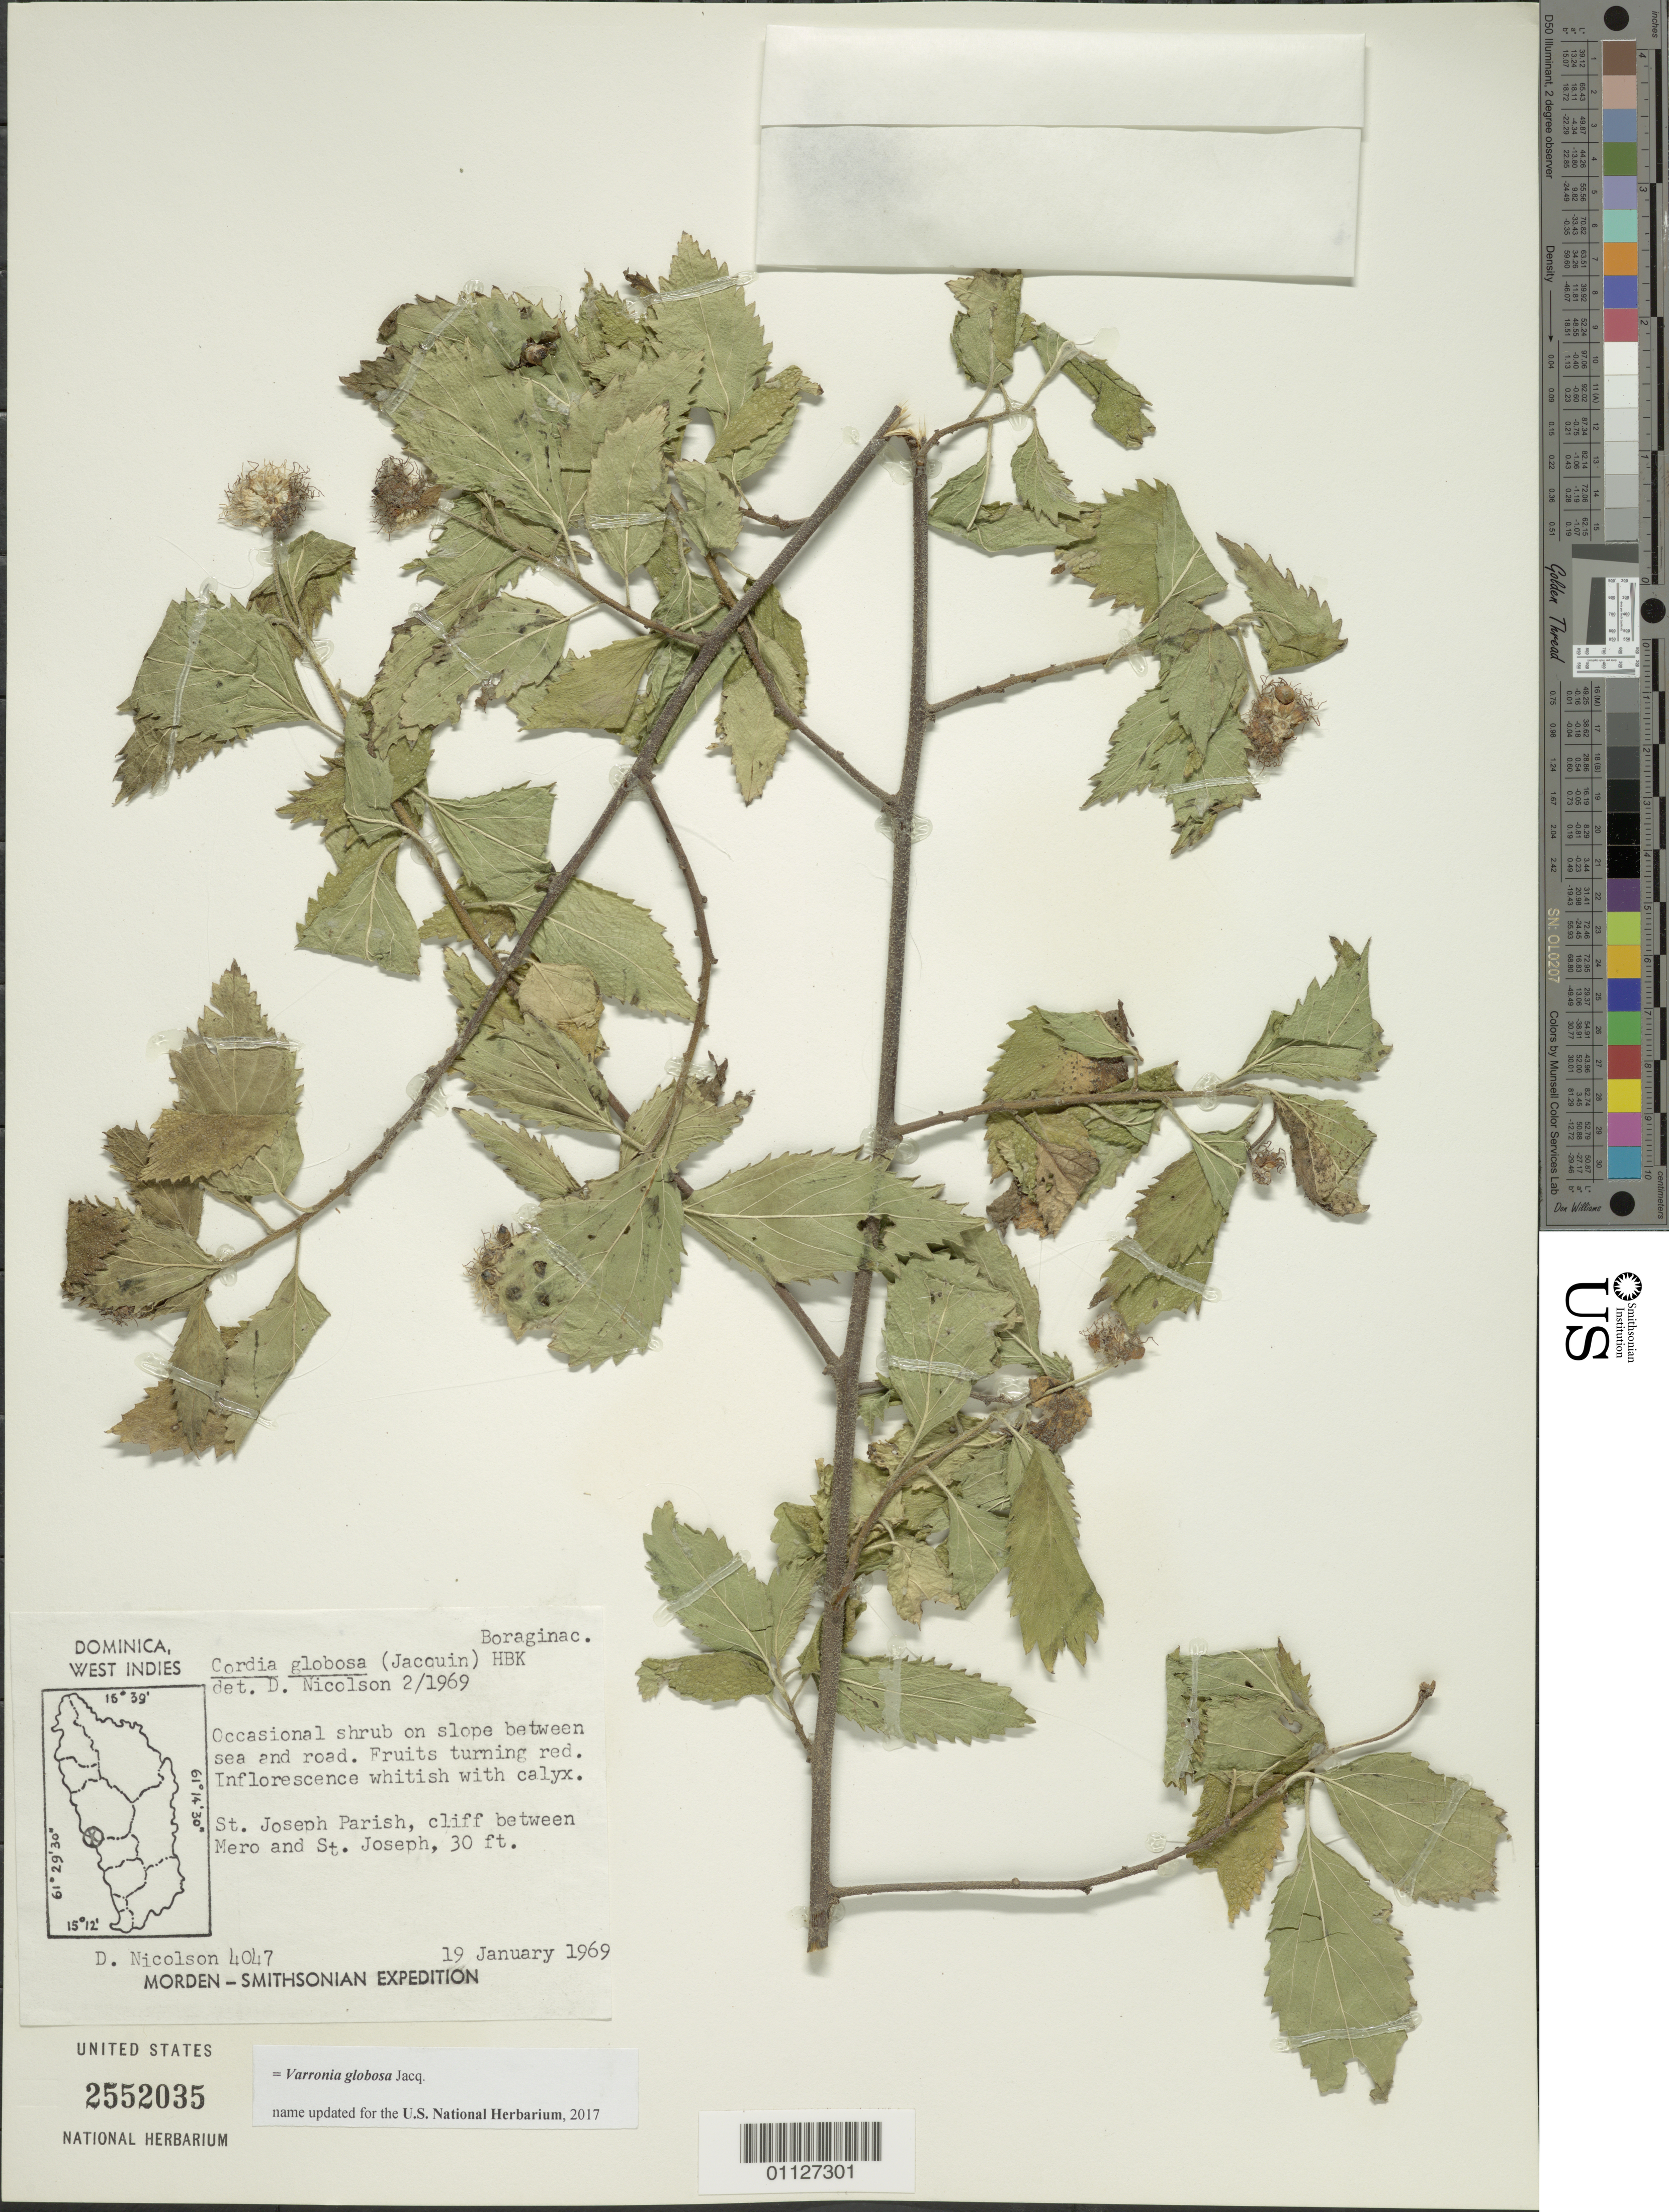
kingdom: Plantae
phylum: Tracheophyta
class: Magnoliopsida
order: Boraginales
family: Cordiaceae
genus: Varronia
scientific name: Varronia globosa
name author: Jacq.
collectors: D. H. Nicolson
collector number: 4047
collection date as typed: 19 Jan 1969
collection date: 1969-01-19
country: Dominica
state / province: St. Joseph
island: Dominica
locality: Cliff between Mero and St. Joseph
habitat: on slope between sea and road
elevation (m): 9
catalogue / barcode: US 2552035